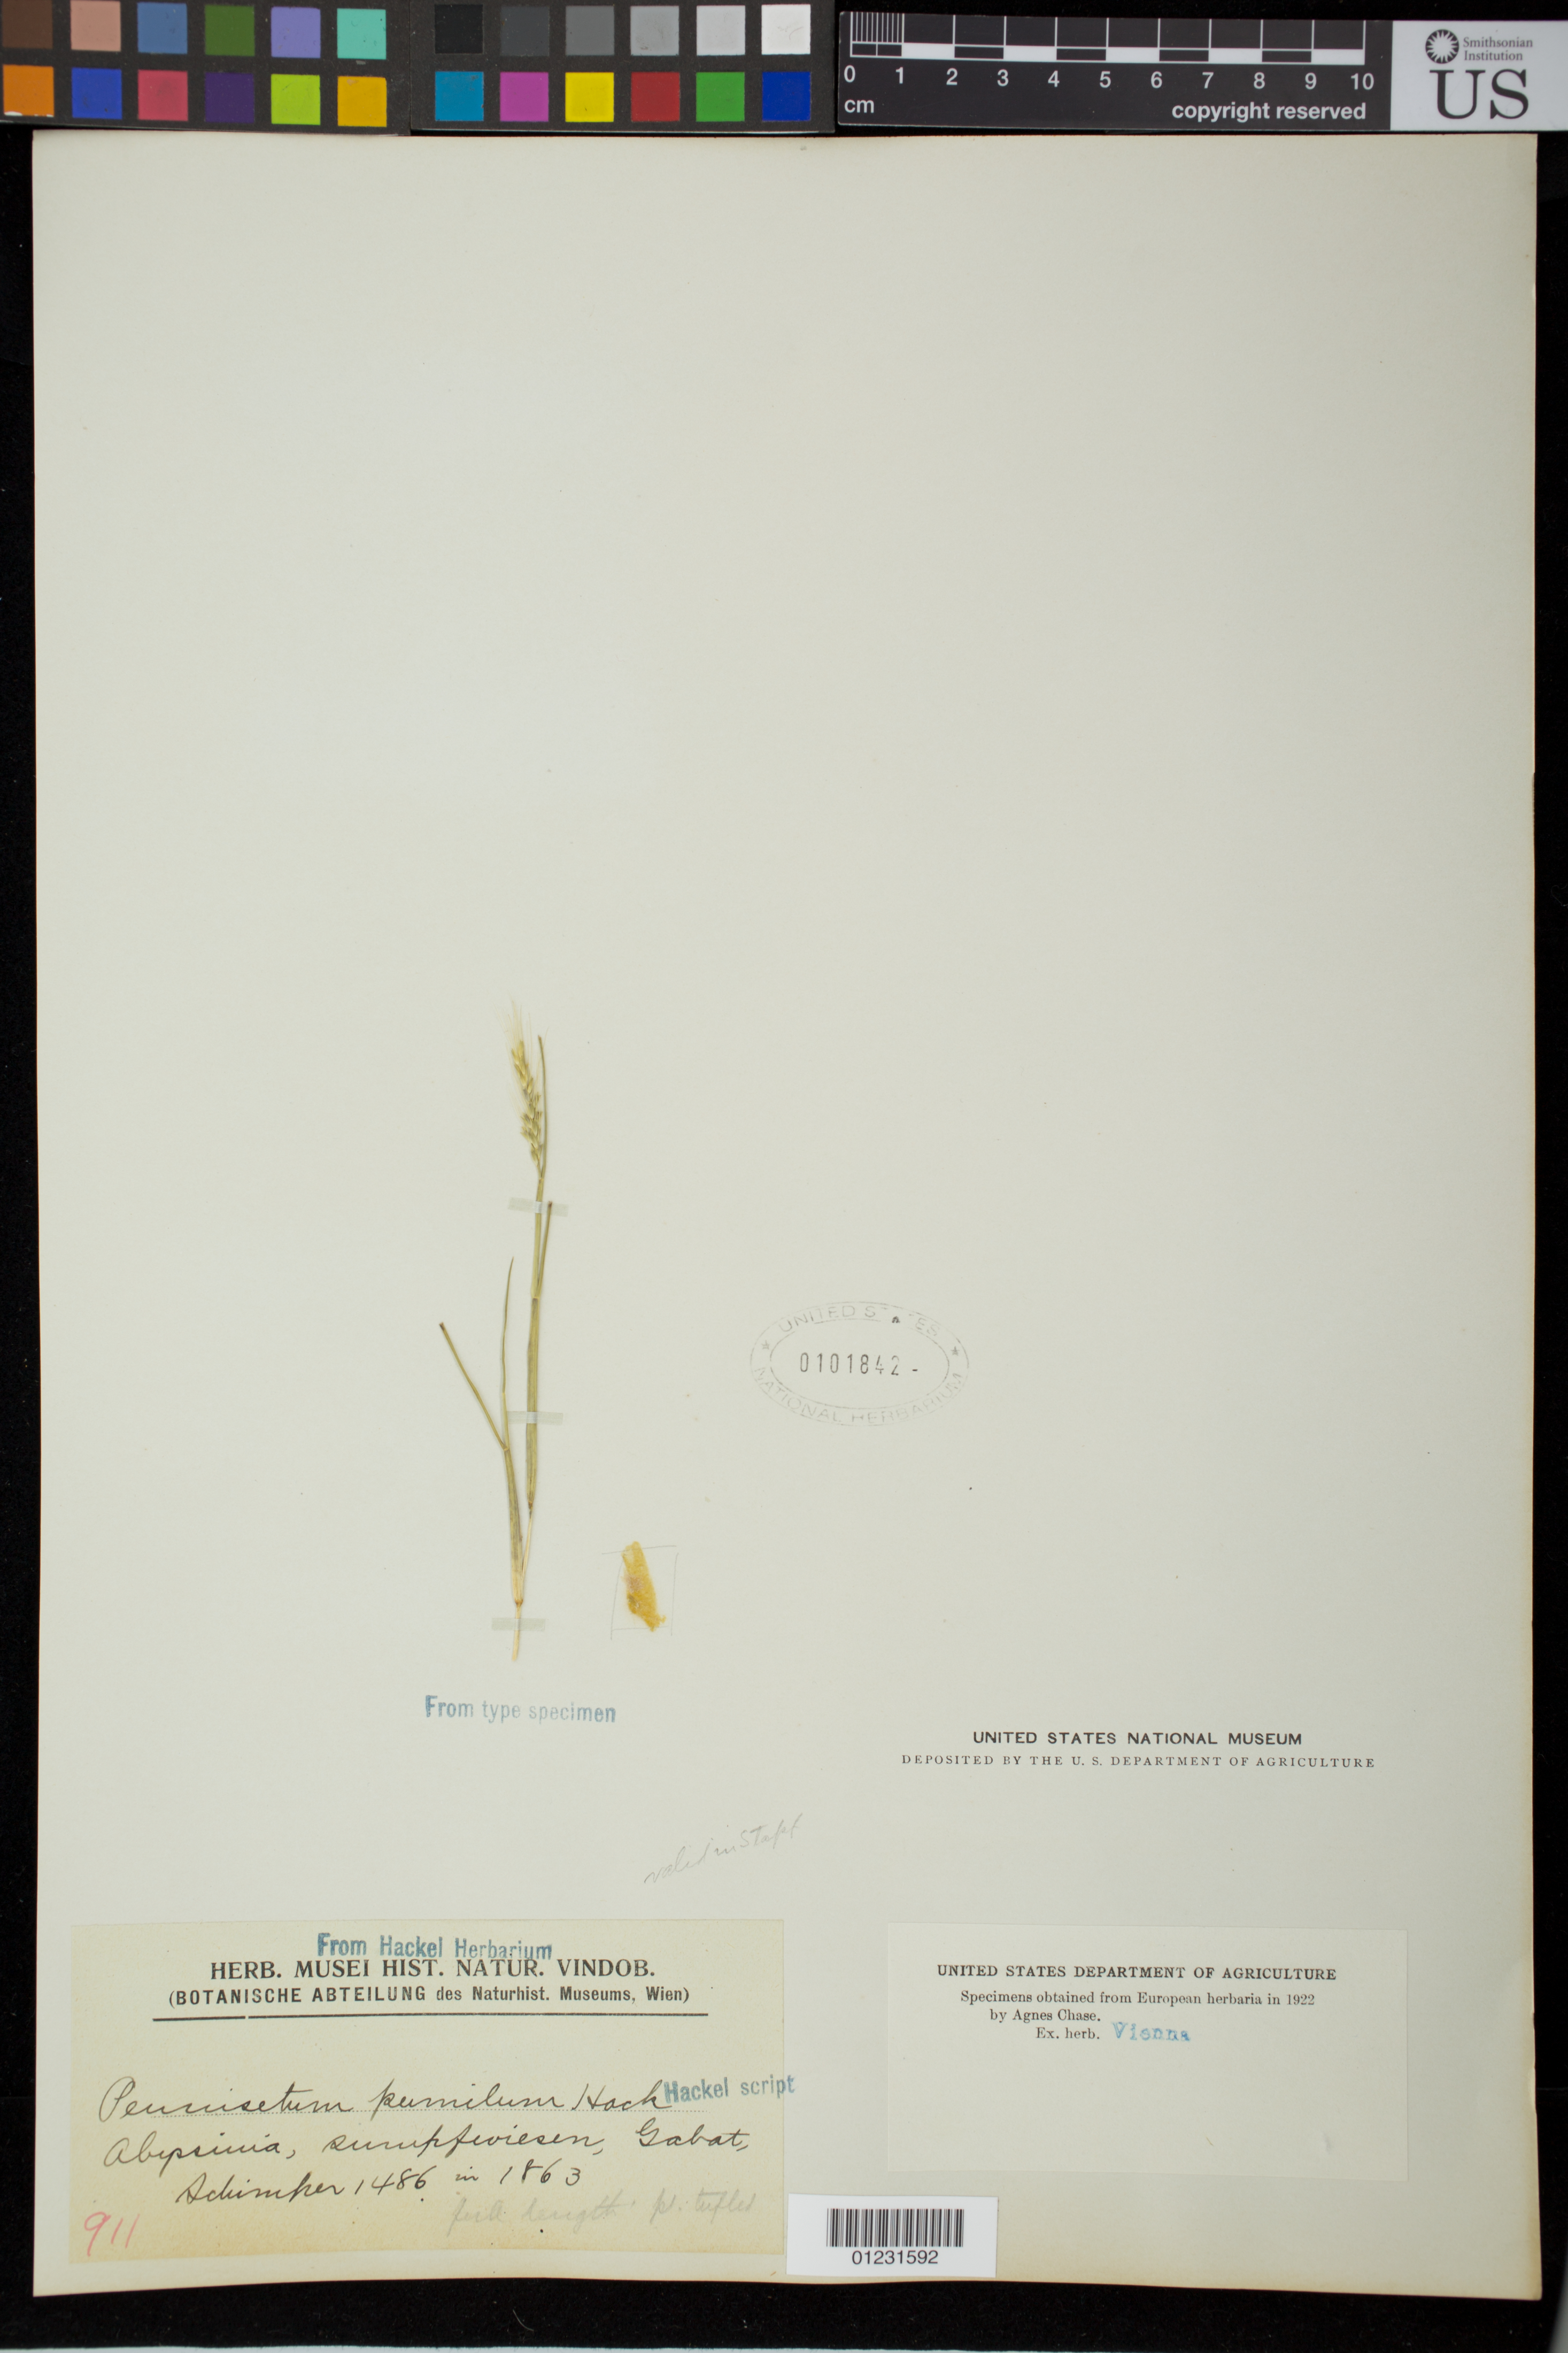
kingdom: Plantae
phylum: Tracheophyta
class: Liliopsida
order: Poales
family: Poaceae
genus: Pennisetum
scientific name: Pennisetum pumilum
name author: Hack. & Engl.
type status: Syntype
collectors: W. P. Schimper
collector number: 1486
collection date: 1863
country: Ethiopia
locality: Abyssinia, Sumpfwiesen bei Gaft.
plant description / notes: Fragmentary material of type specimen ex herb. Vienna.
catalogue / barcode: US 101842